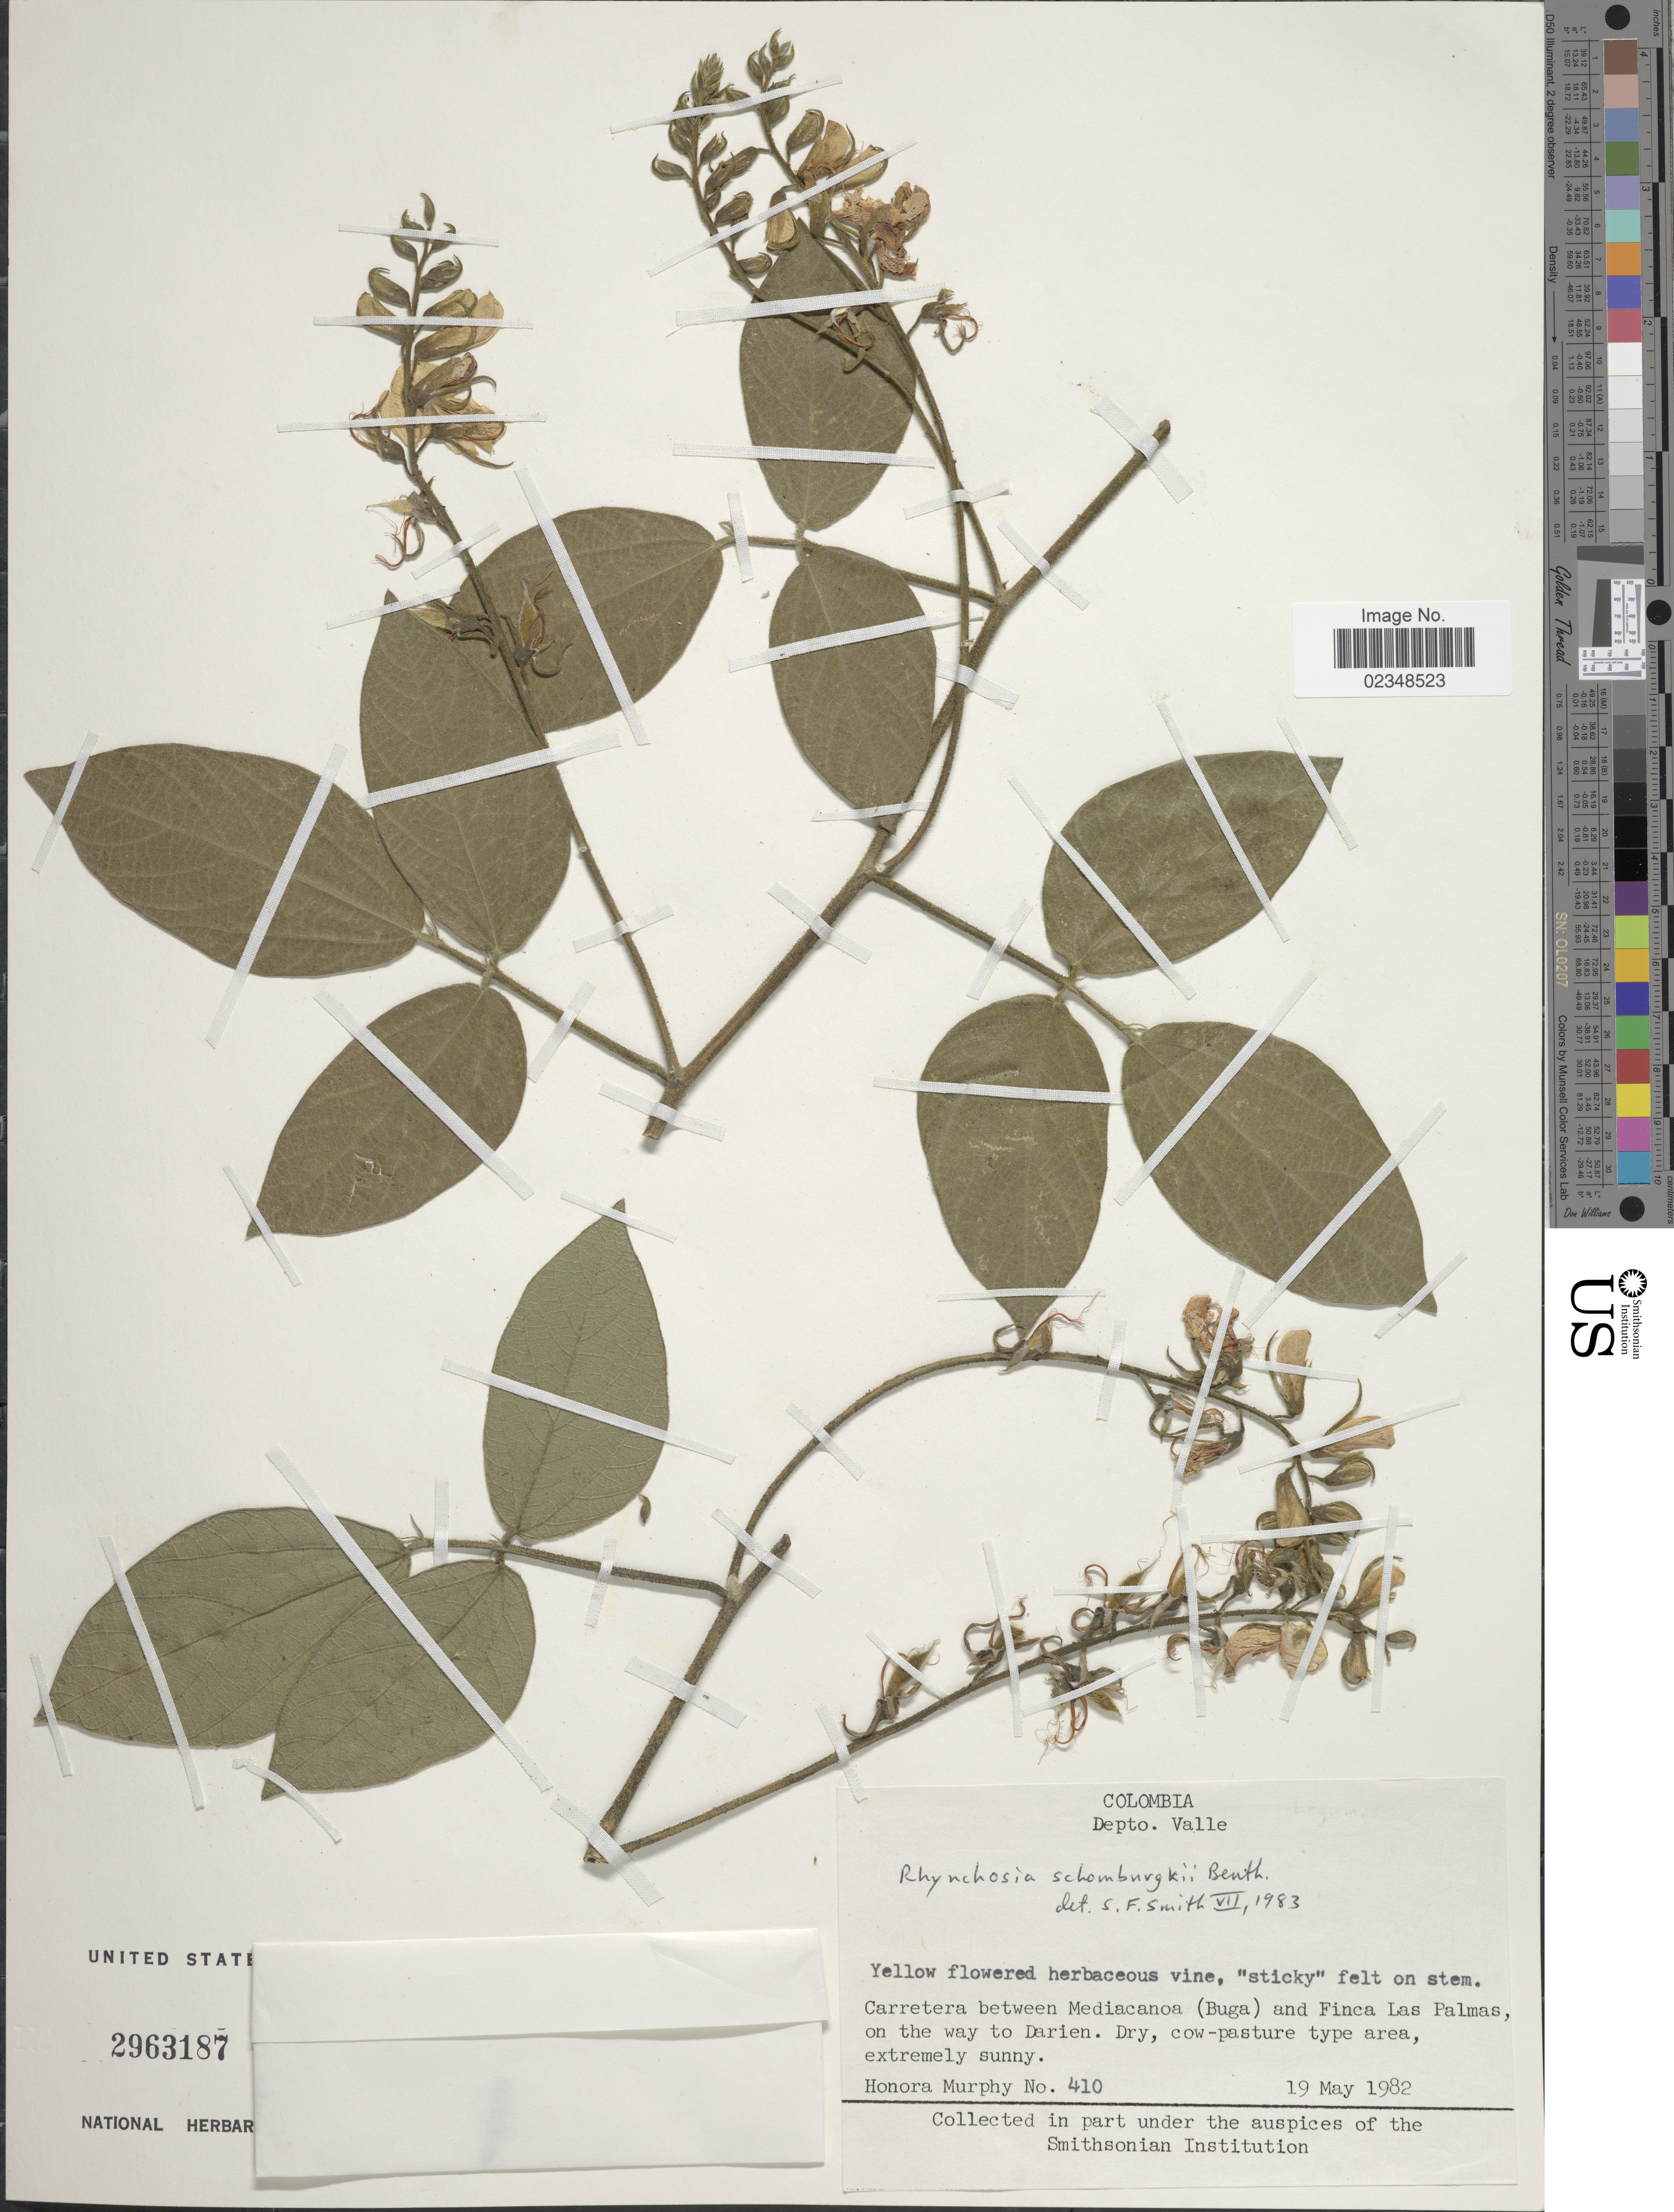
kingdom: Plantae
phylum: Tracheophyta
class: Magnoliopsida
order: Fabales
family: Fabaceae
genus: Rhynchosia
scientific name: Rhynchosia schomburgkii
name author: Benth. in Mart.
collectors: H. Murphy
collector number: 410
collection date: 1982-05-19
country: Colombia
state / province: Valle del Cauca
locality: Depto. Valle, Carretera between Mediacanoa (Buga) and Finca Las Palmas, on the way to Darien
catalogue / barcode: US 2963187